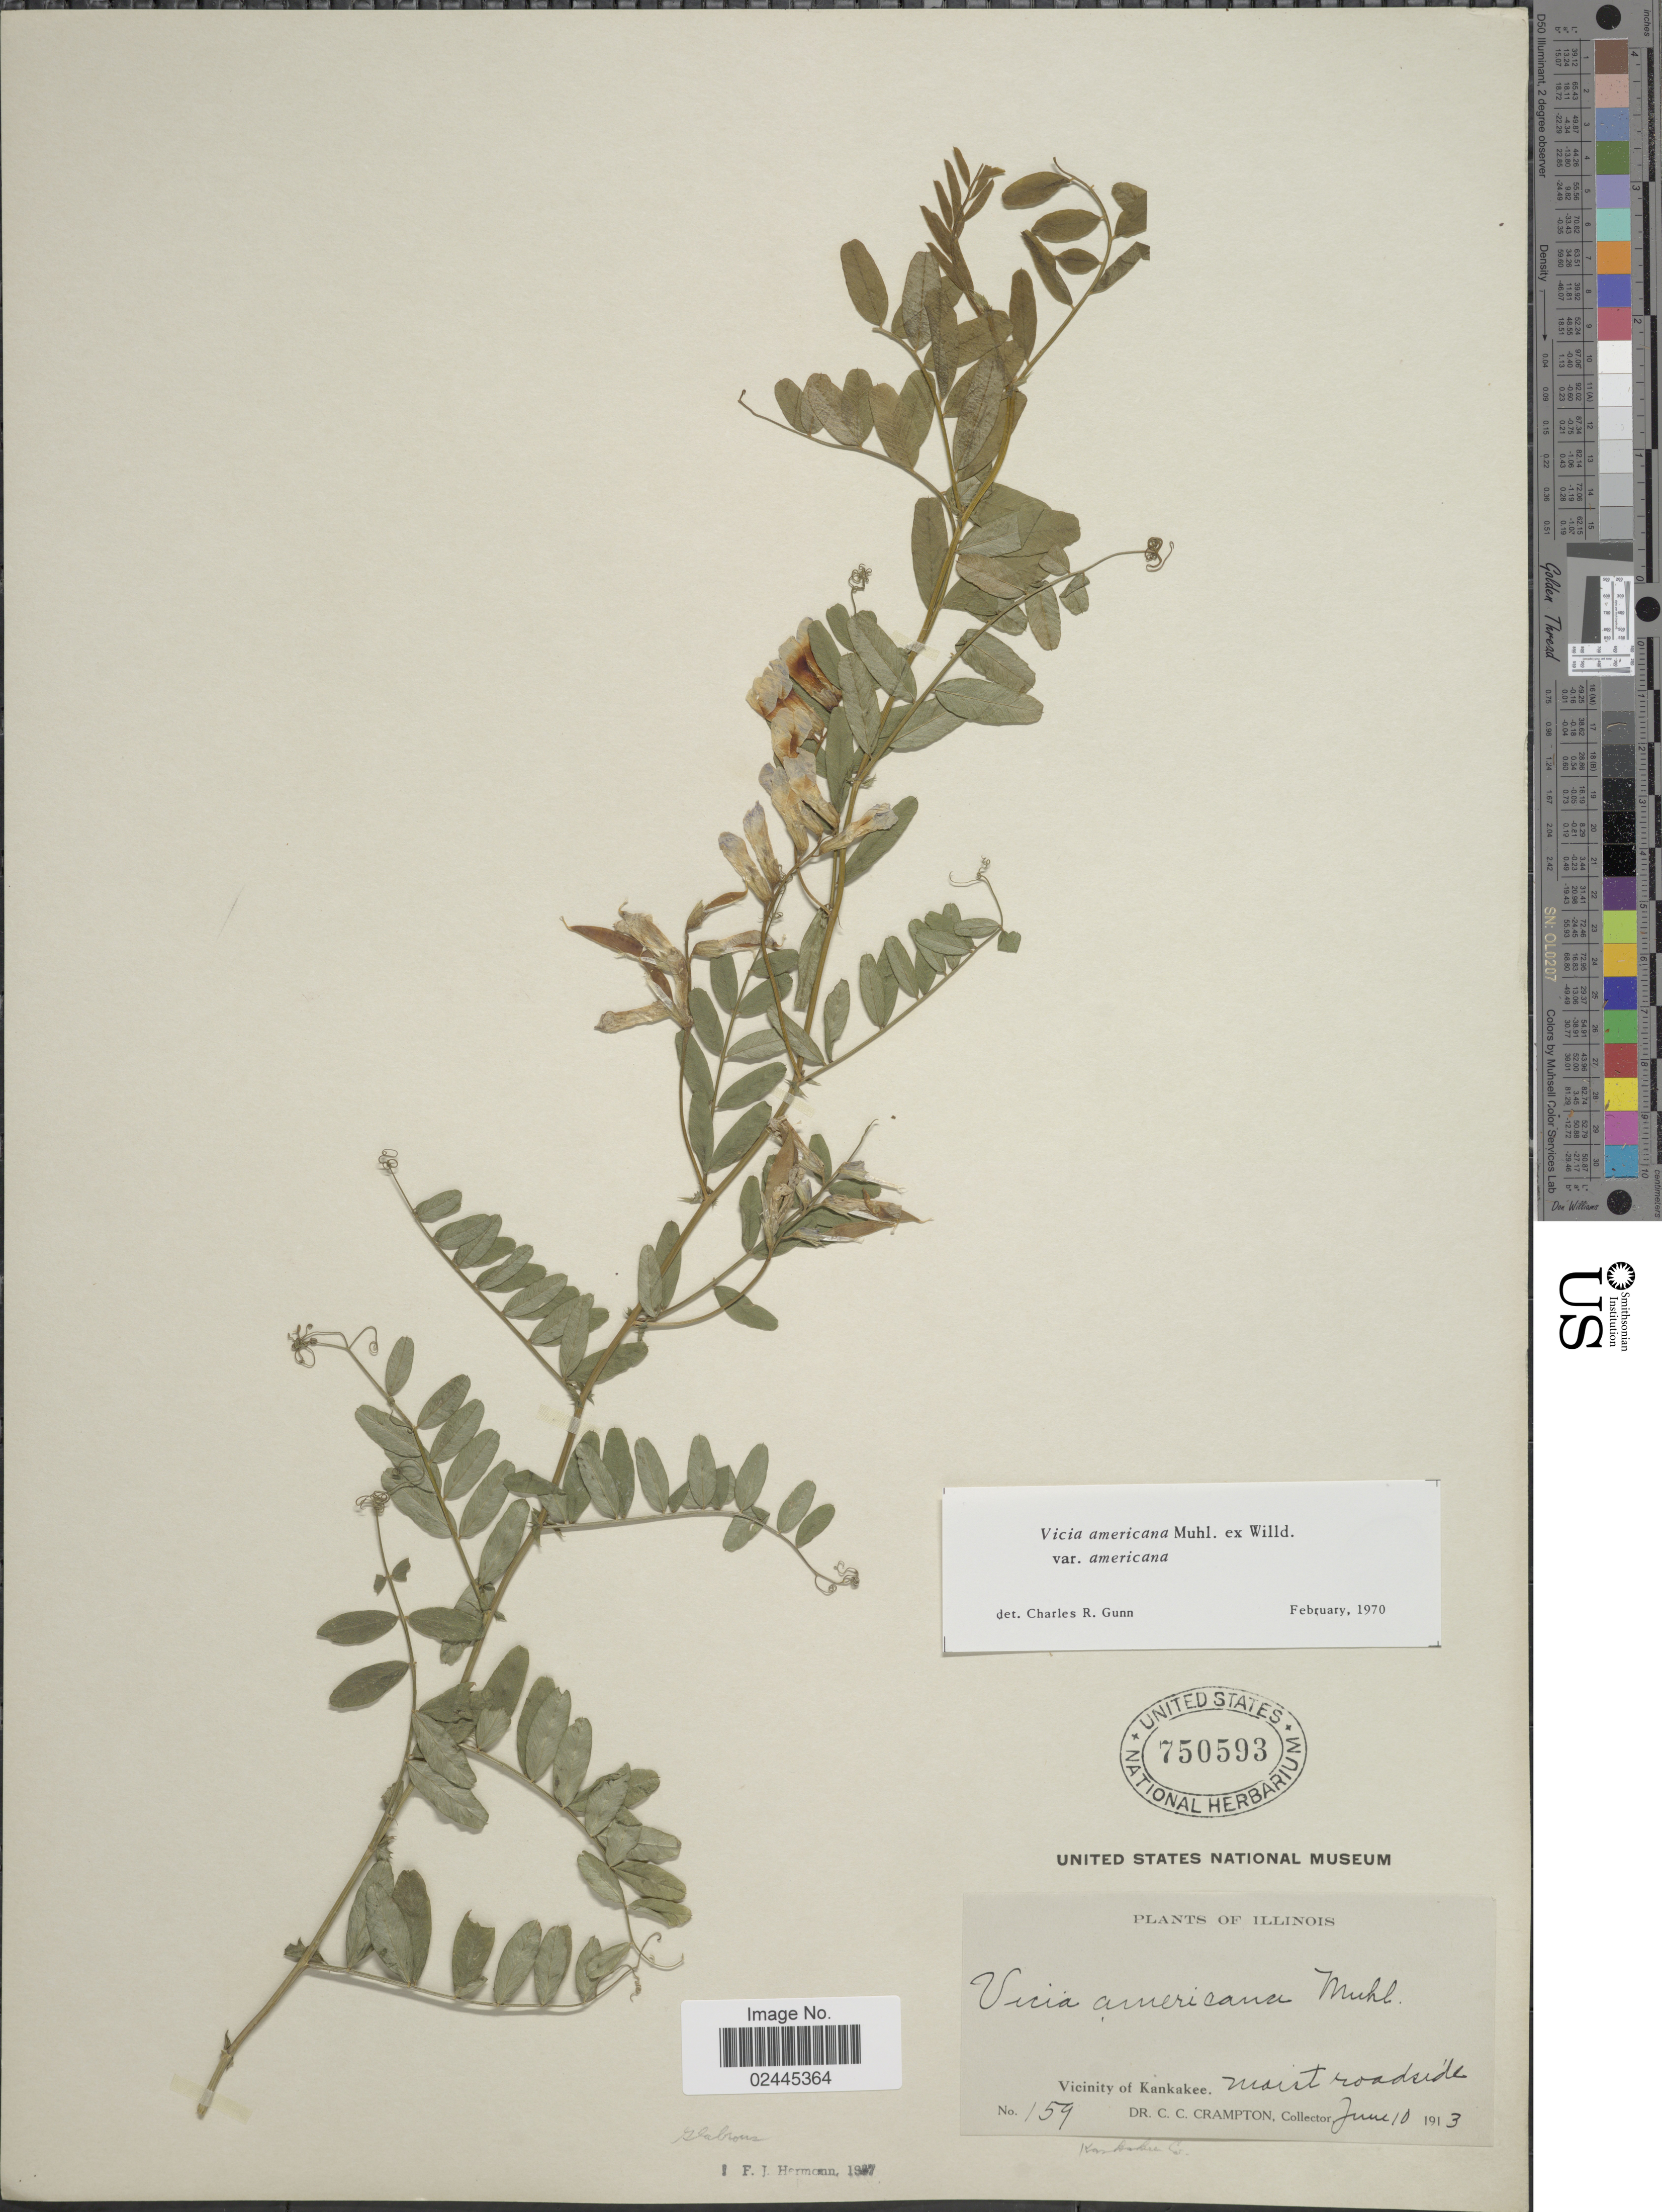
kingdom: Plantae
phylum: Tracheophyta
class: Magnoliopsida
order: Fabales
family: Fabaceae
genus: Vicia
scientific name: Vicia americana var. americana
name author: Muhl. ex Willd.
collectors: C. Crampton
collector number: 159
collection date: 1913-06-10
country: United States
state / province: Illinois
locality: Vicinity of Kankakee, moist roadside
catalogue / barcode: US 750593